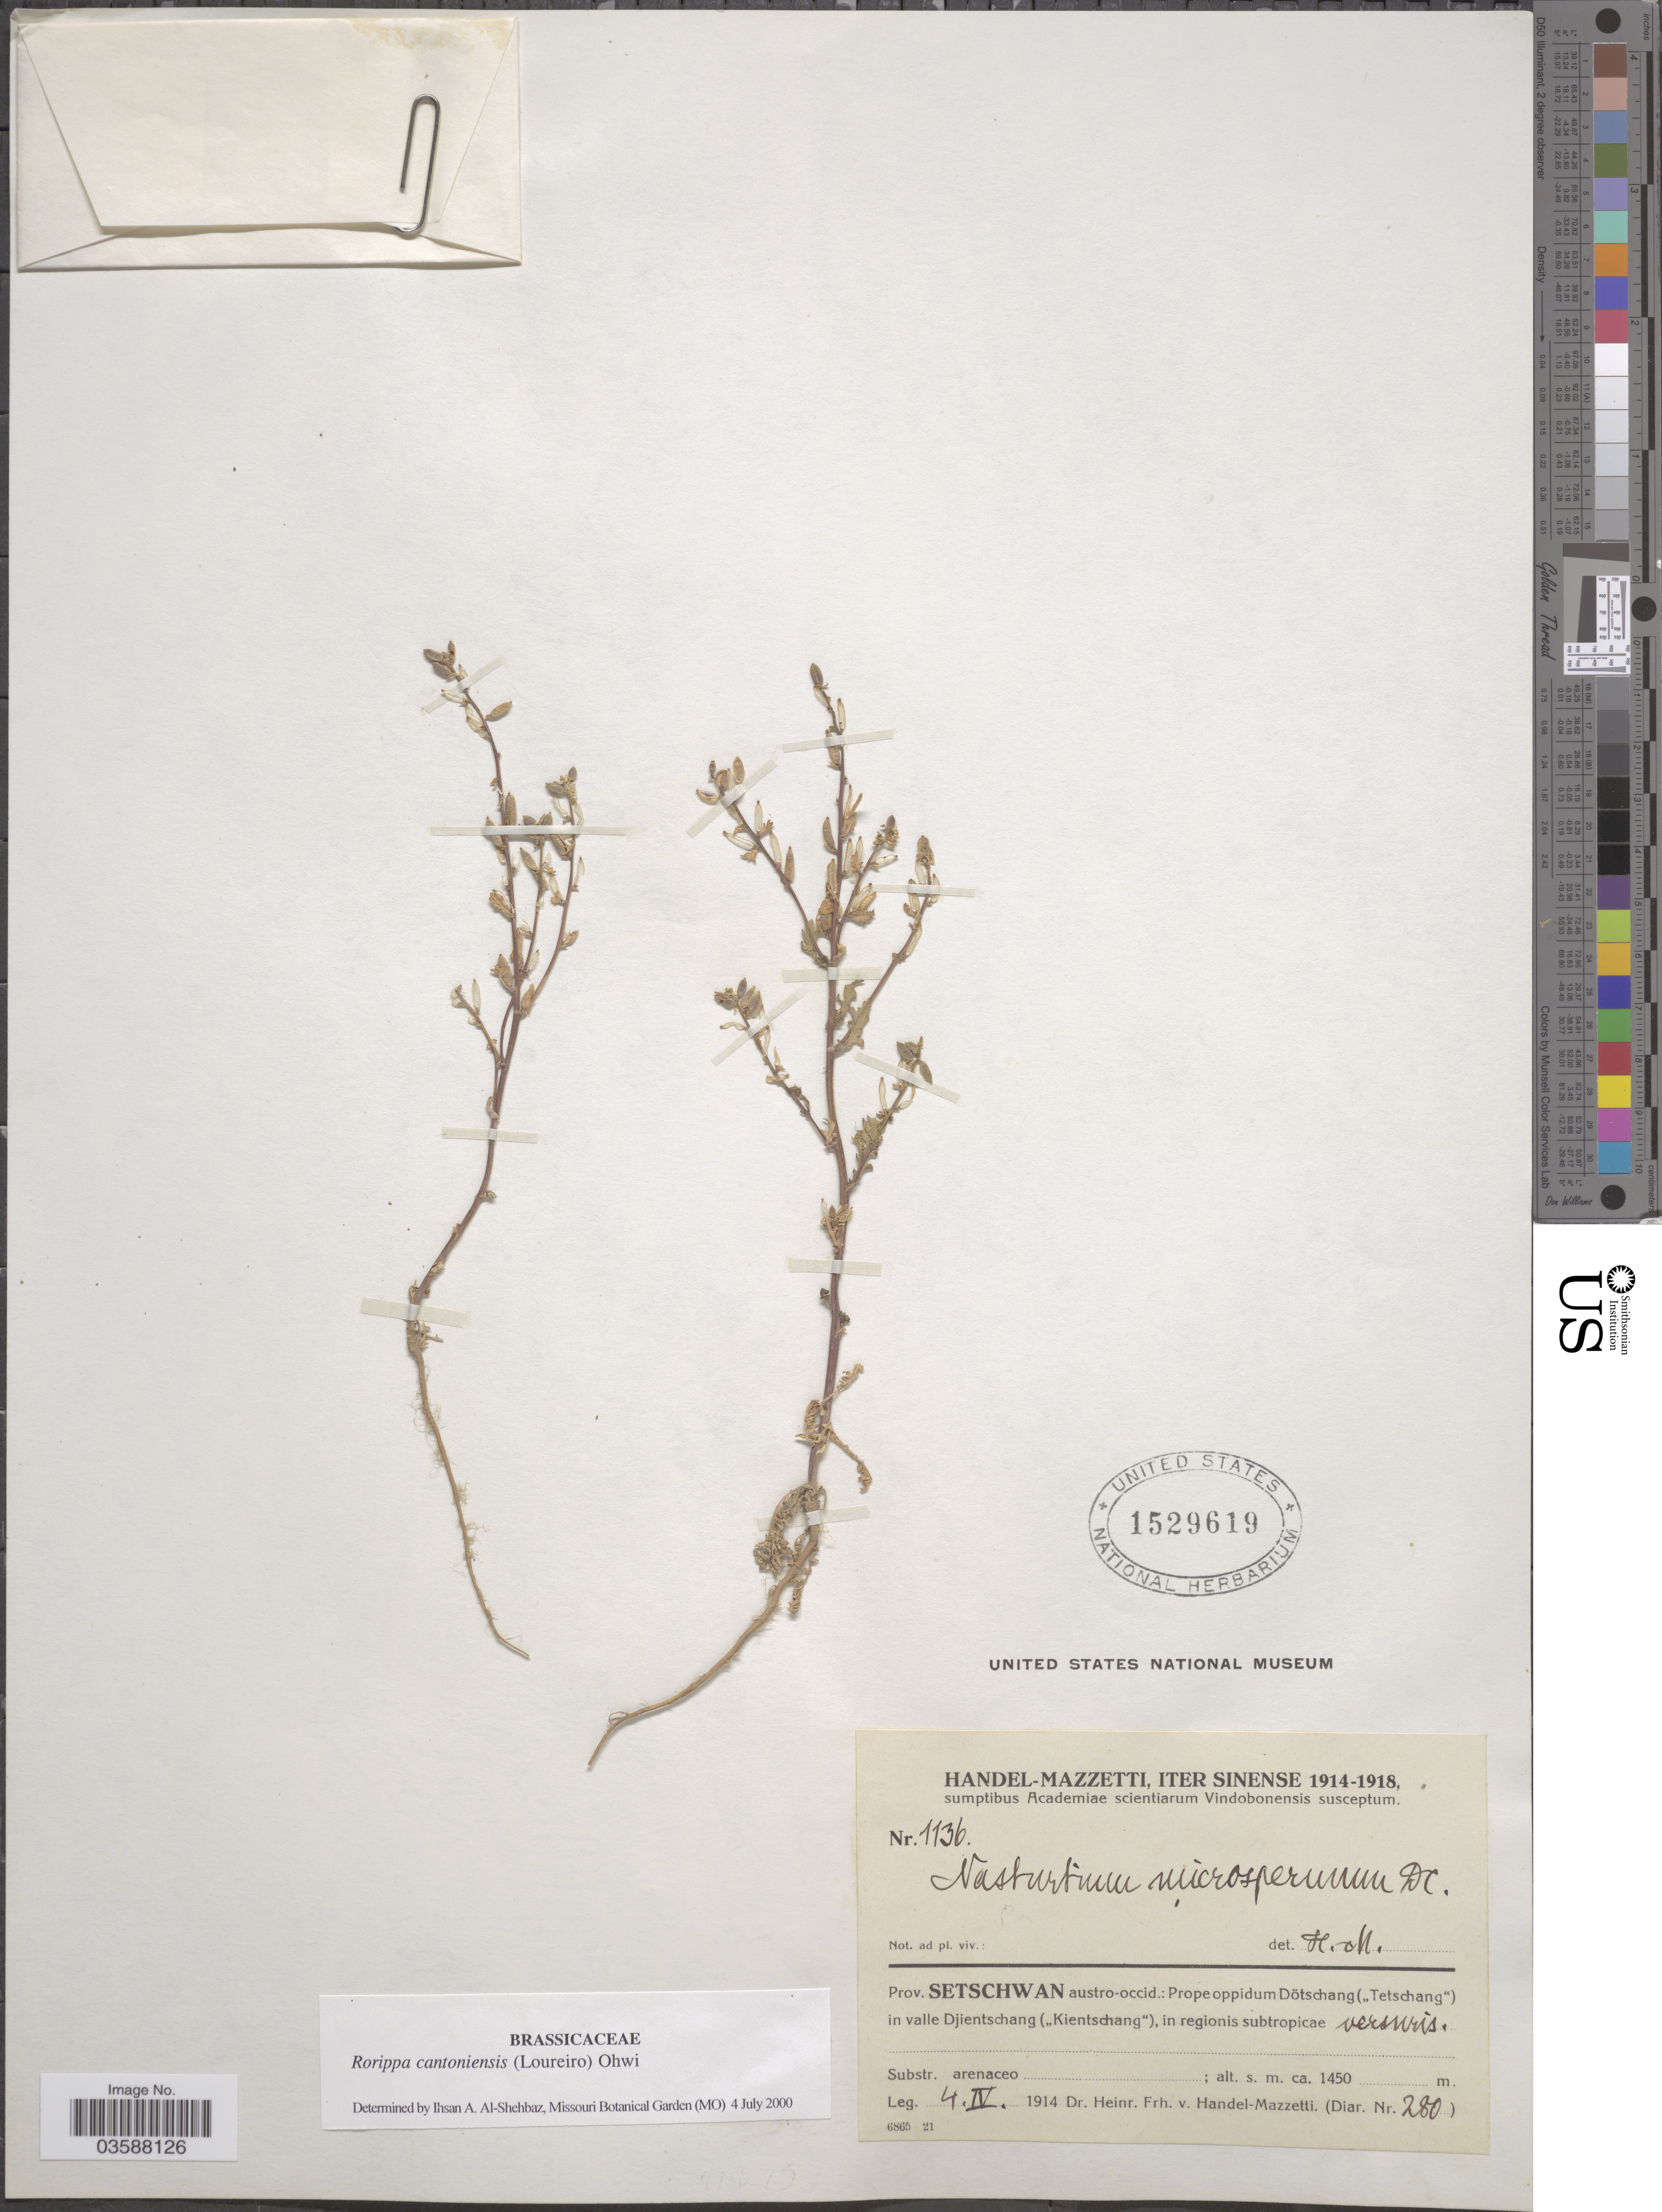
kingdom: Plantae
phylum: Tracheophyta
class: Magnoliopsida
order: Brassicales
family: Brassicaceae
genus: Rorippa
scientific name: Rorippa cantoniensis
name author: (Lour.) Ohwi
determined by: Al-Shehbaz, I. A., (MO), Missouri Botanical Garden (UNITED STATES)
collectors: H. Handel-Mazzetti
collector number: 1136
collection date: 1914-04-04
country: China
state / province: Sichuan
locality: Prov. Setschwan austro-occid.: Prope oppidum Dötschang ("Tetschang") in valle Djientschang („Kientschang“).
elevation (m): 1450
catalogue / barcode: US 1529619